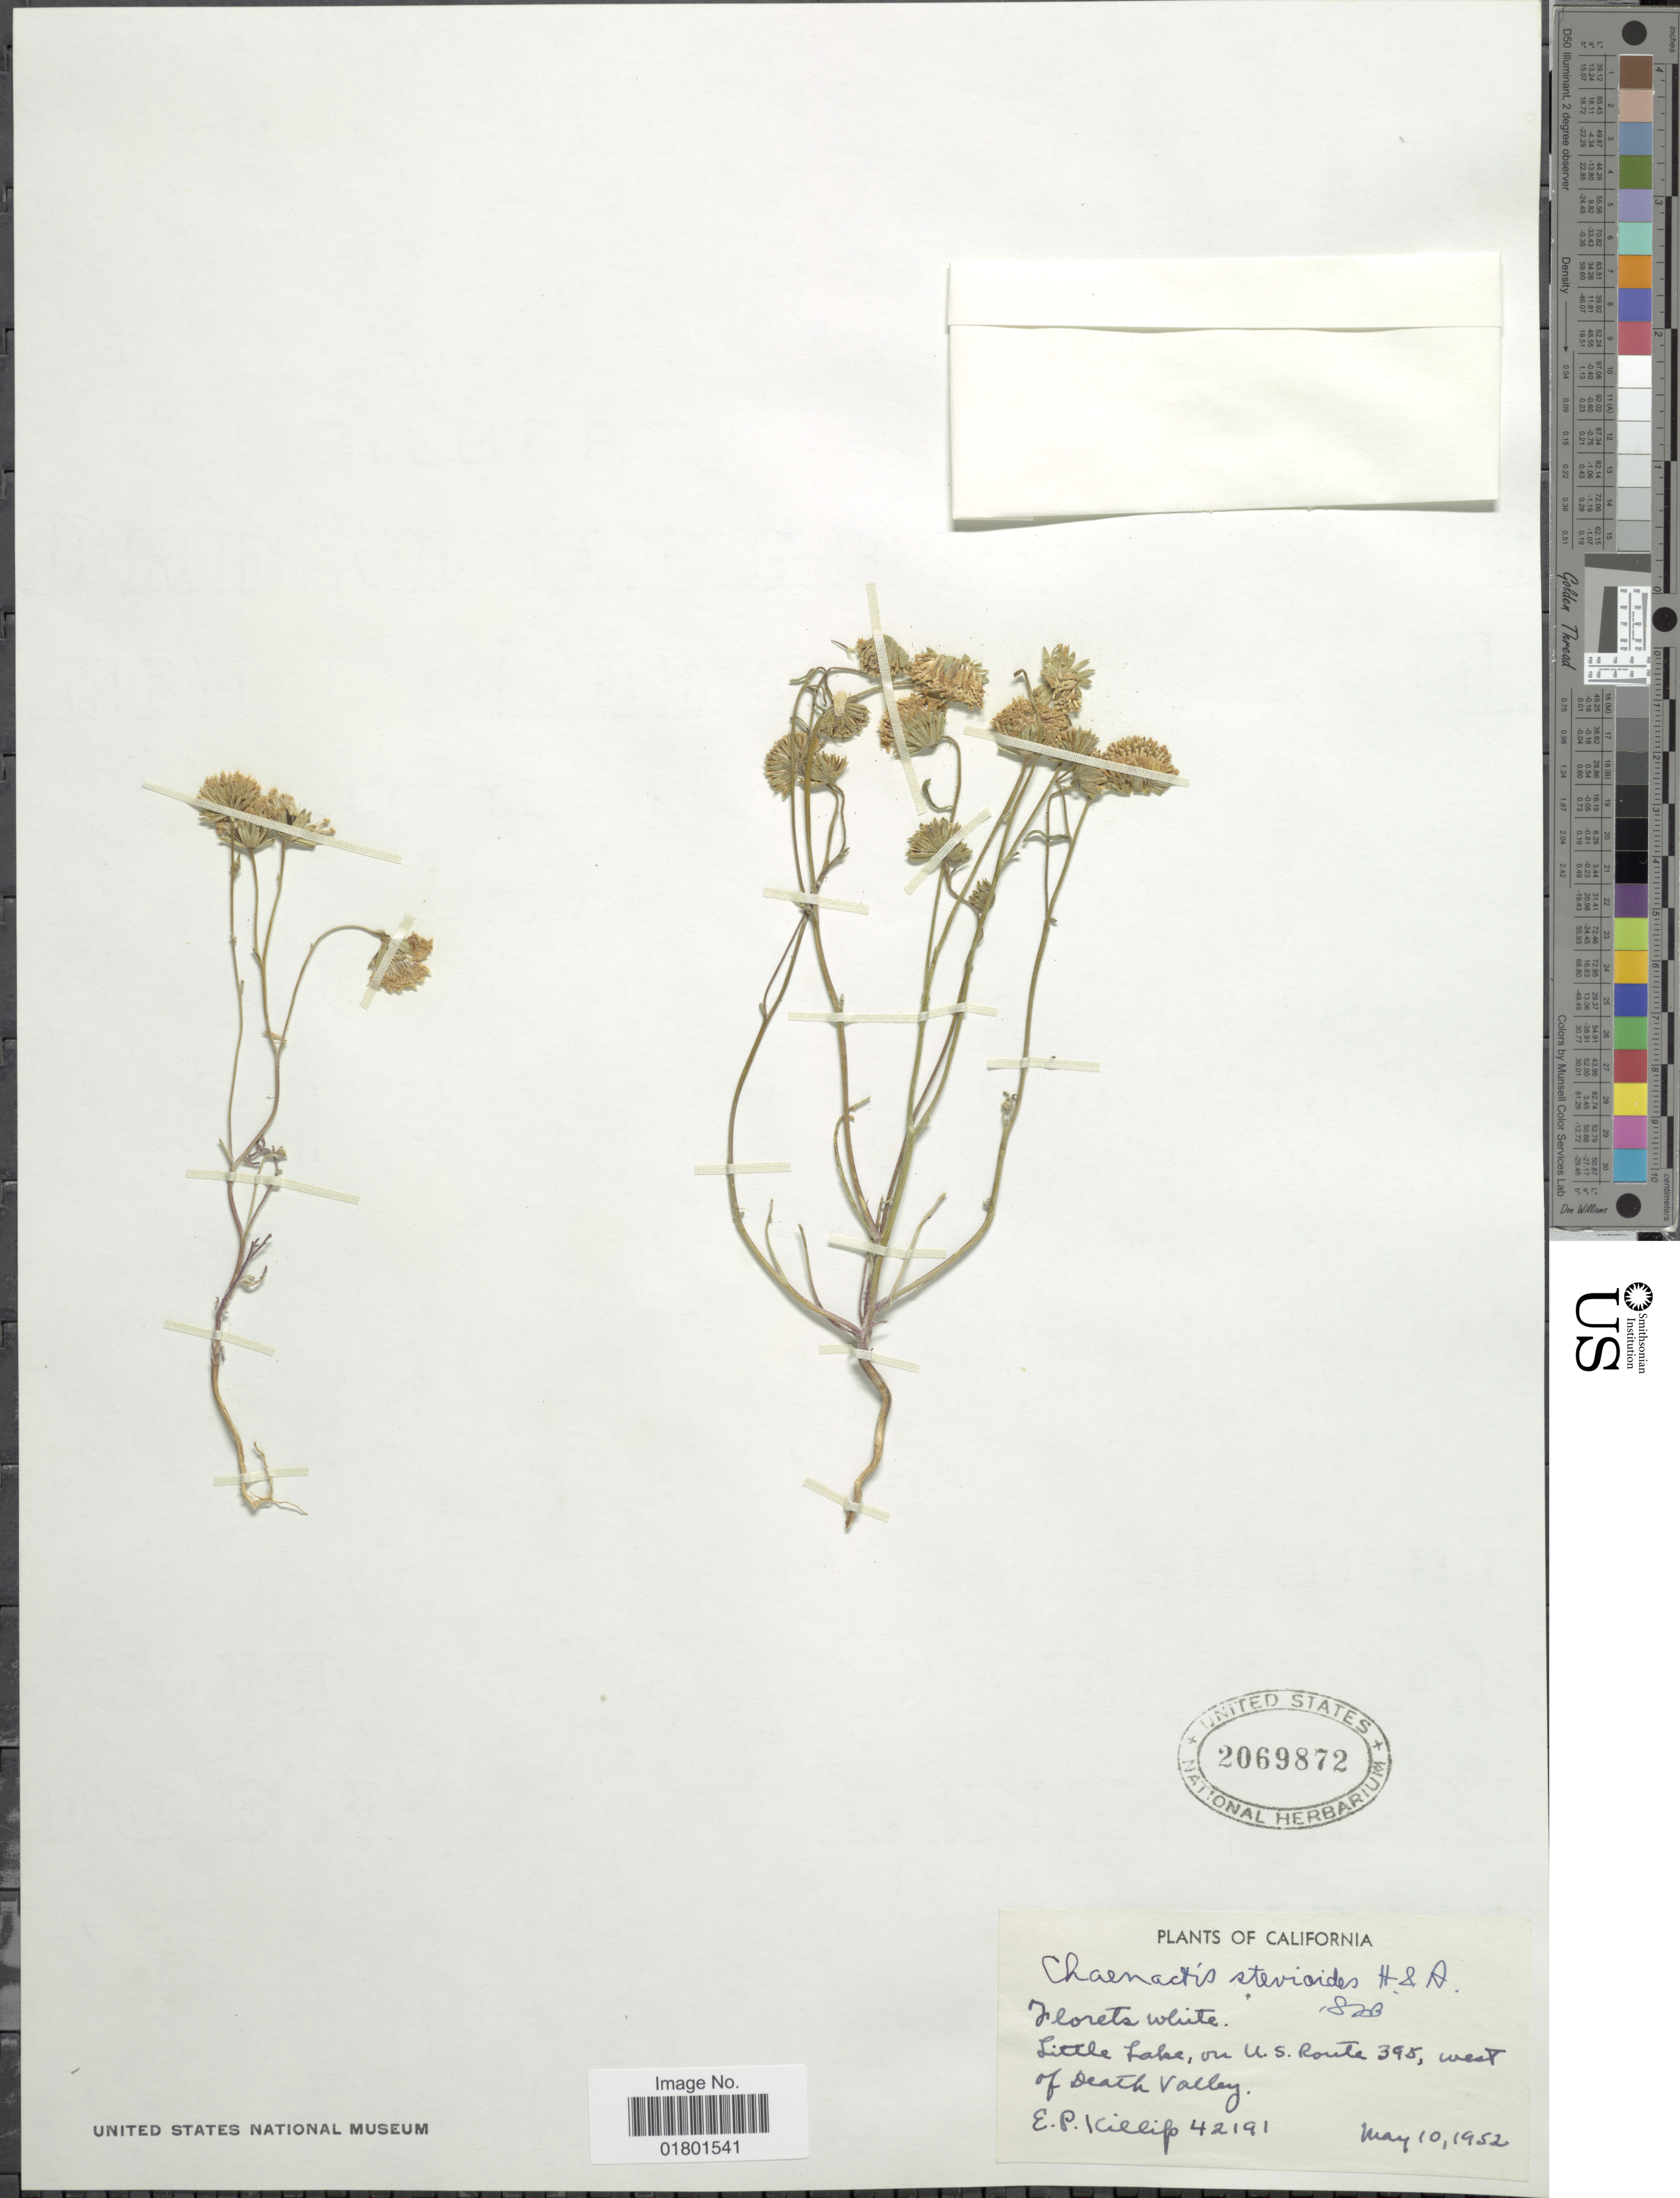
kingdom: Plantae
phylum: Tracheophyta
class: Magnoliopsida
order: Asterales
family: Asteraceae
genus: Chaenactis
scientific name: Chaenactis stevioides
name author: Hook. & Arn.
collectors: E. P. Killip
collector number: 42191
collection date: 1952-05-10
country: United States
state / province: California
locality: Little Lake, on U. S. Route 395, West of Death Valley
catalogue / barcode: US 2069872